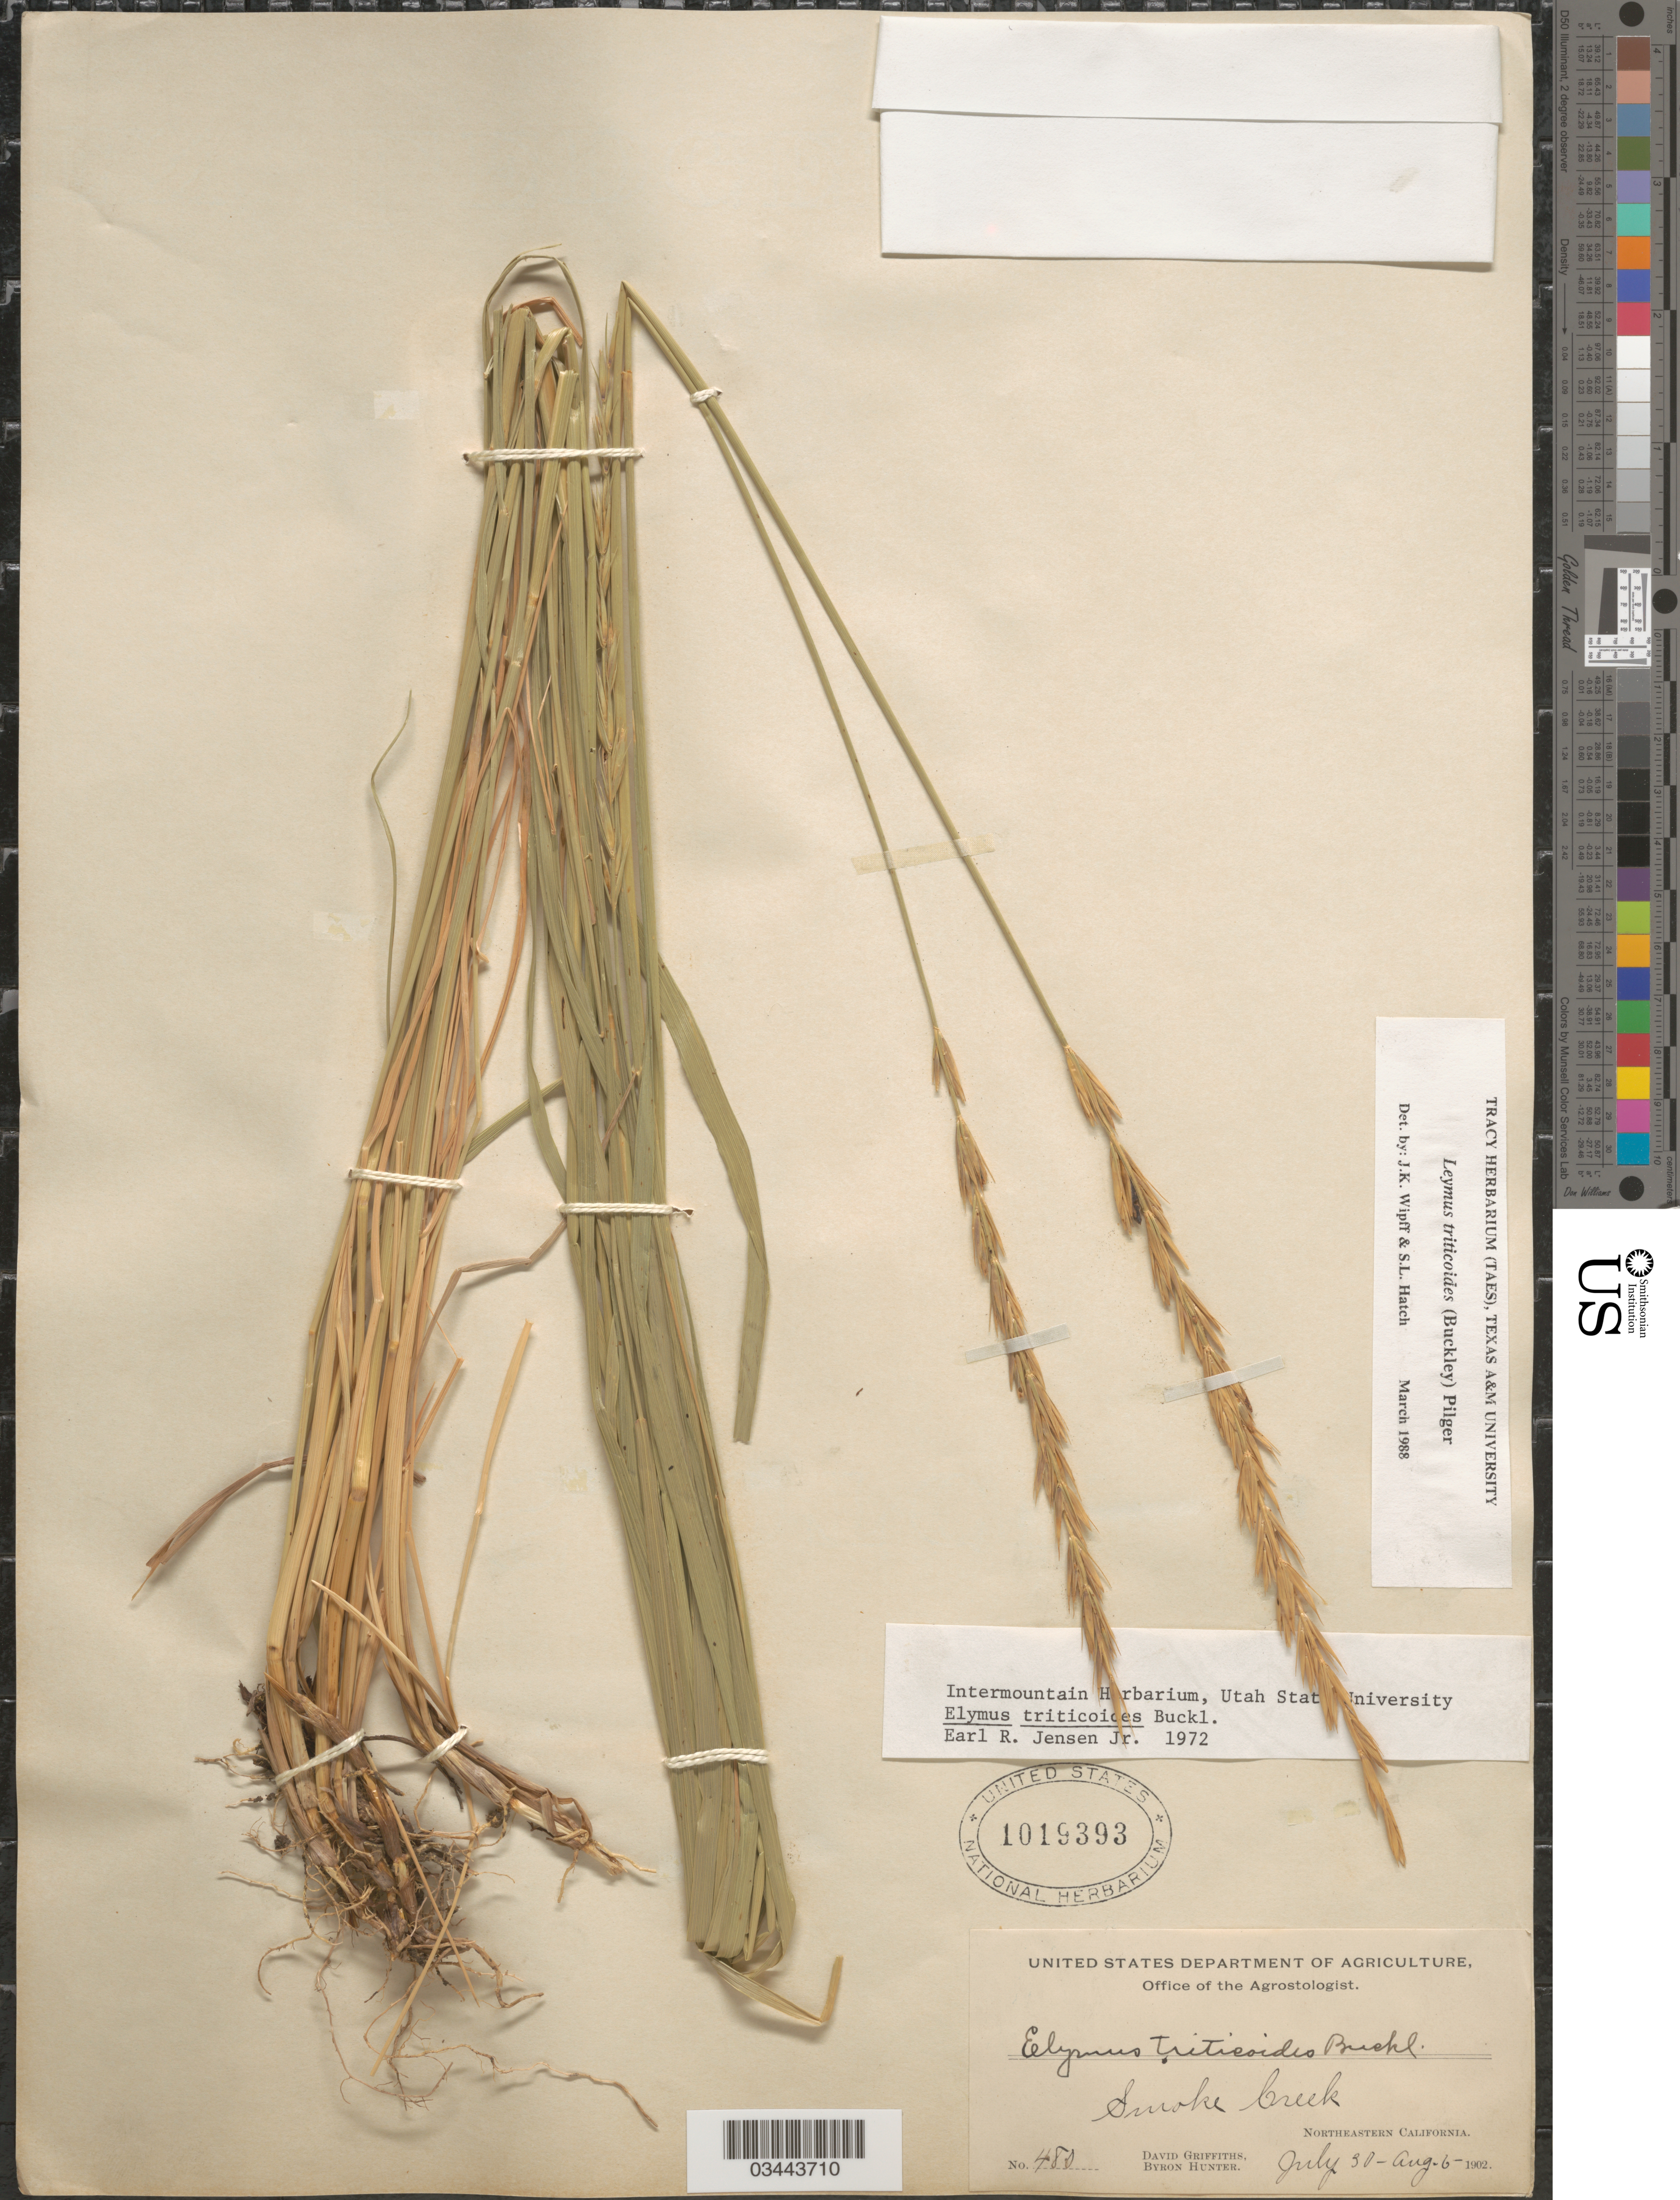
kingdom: Plantae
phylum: Tracheophyta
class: Liliopsida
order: Poales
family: Poaceae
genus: Leymus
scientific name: Leymus triticoides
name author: (Buckley) Pilg.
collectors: D. Griffiths & B. Hunter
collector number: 480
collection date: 1902-07-30/1902-08-06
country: United States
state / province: California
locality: Smoke Creek. Northeastern California.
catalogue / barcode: US 1019393